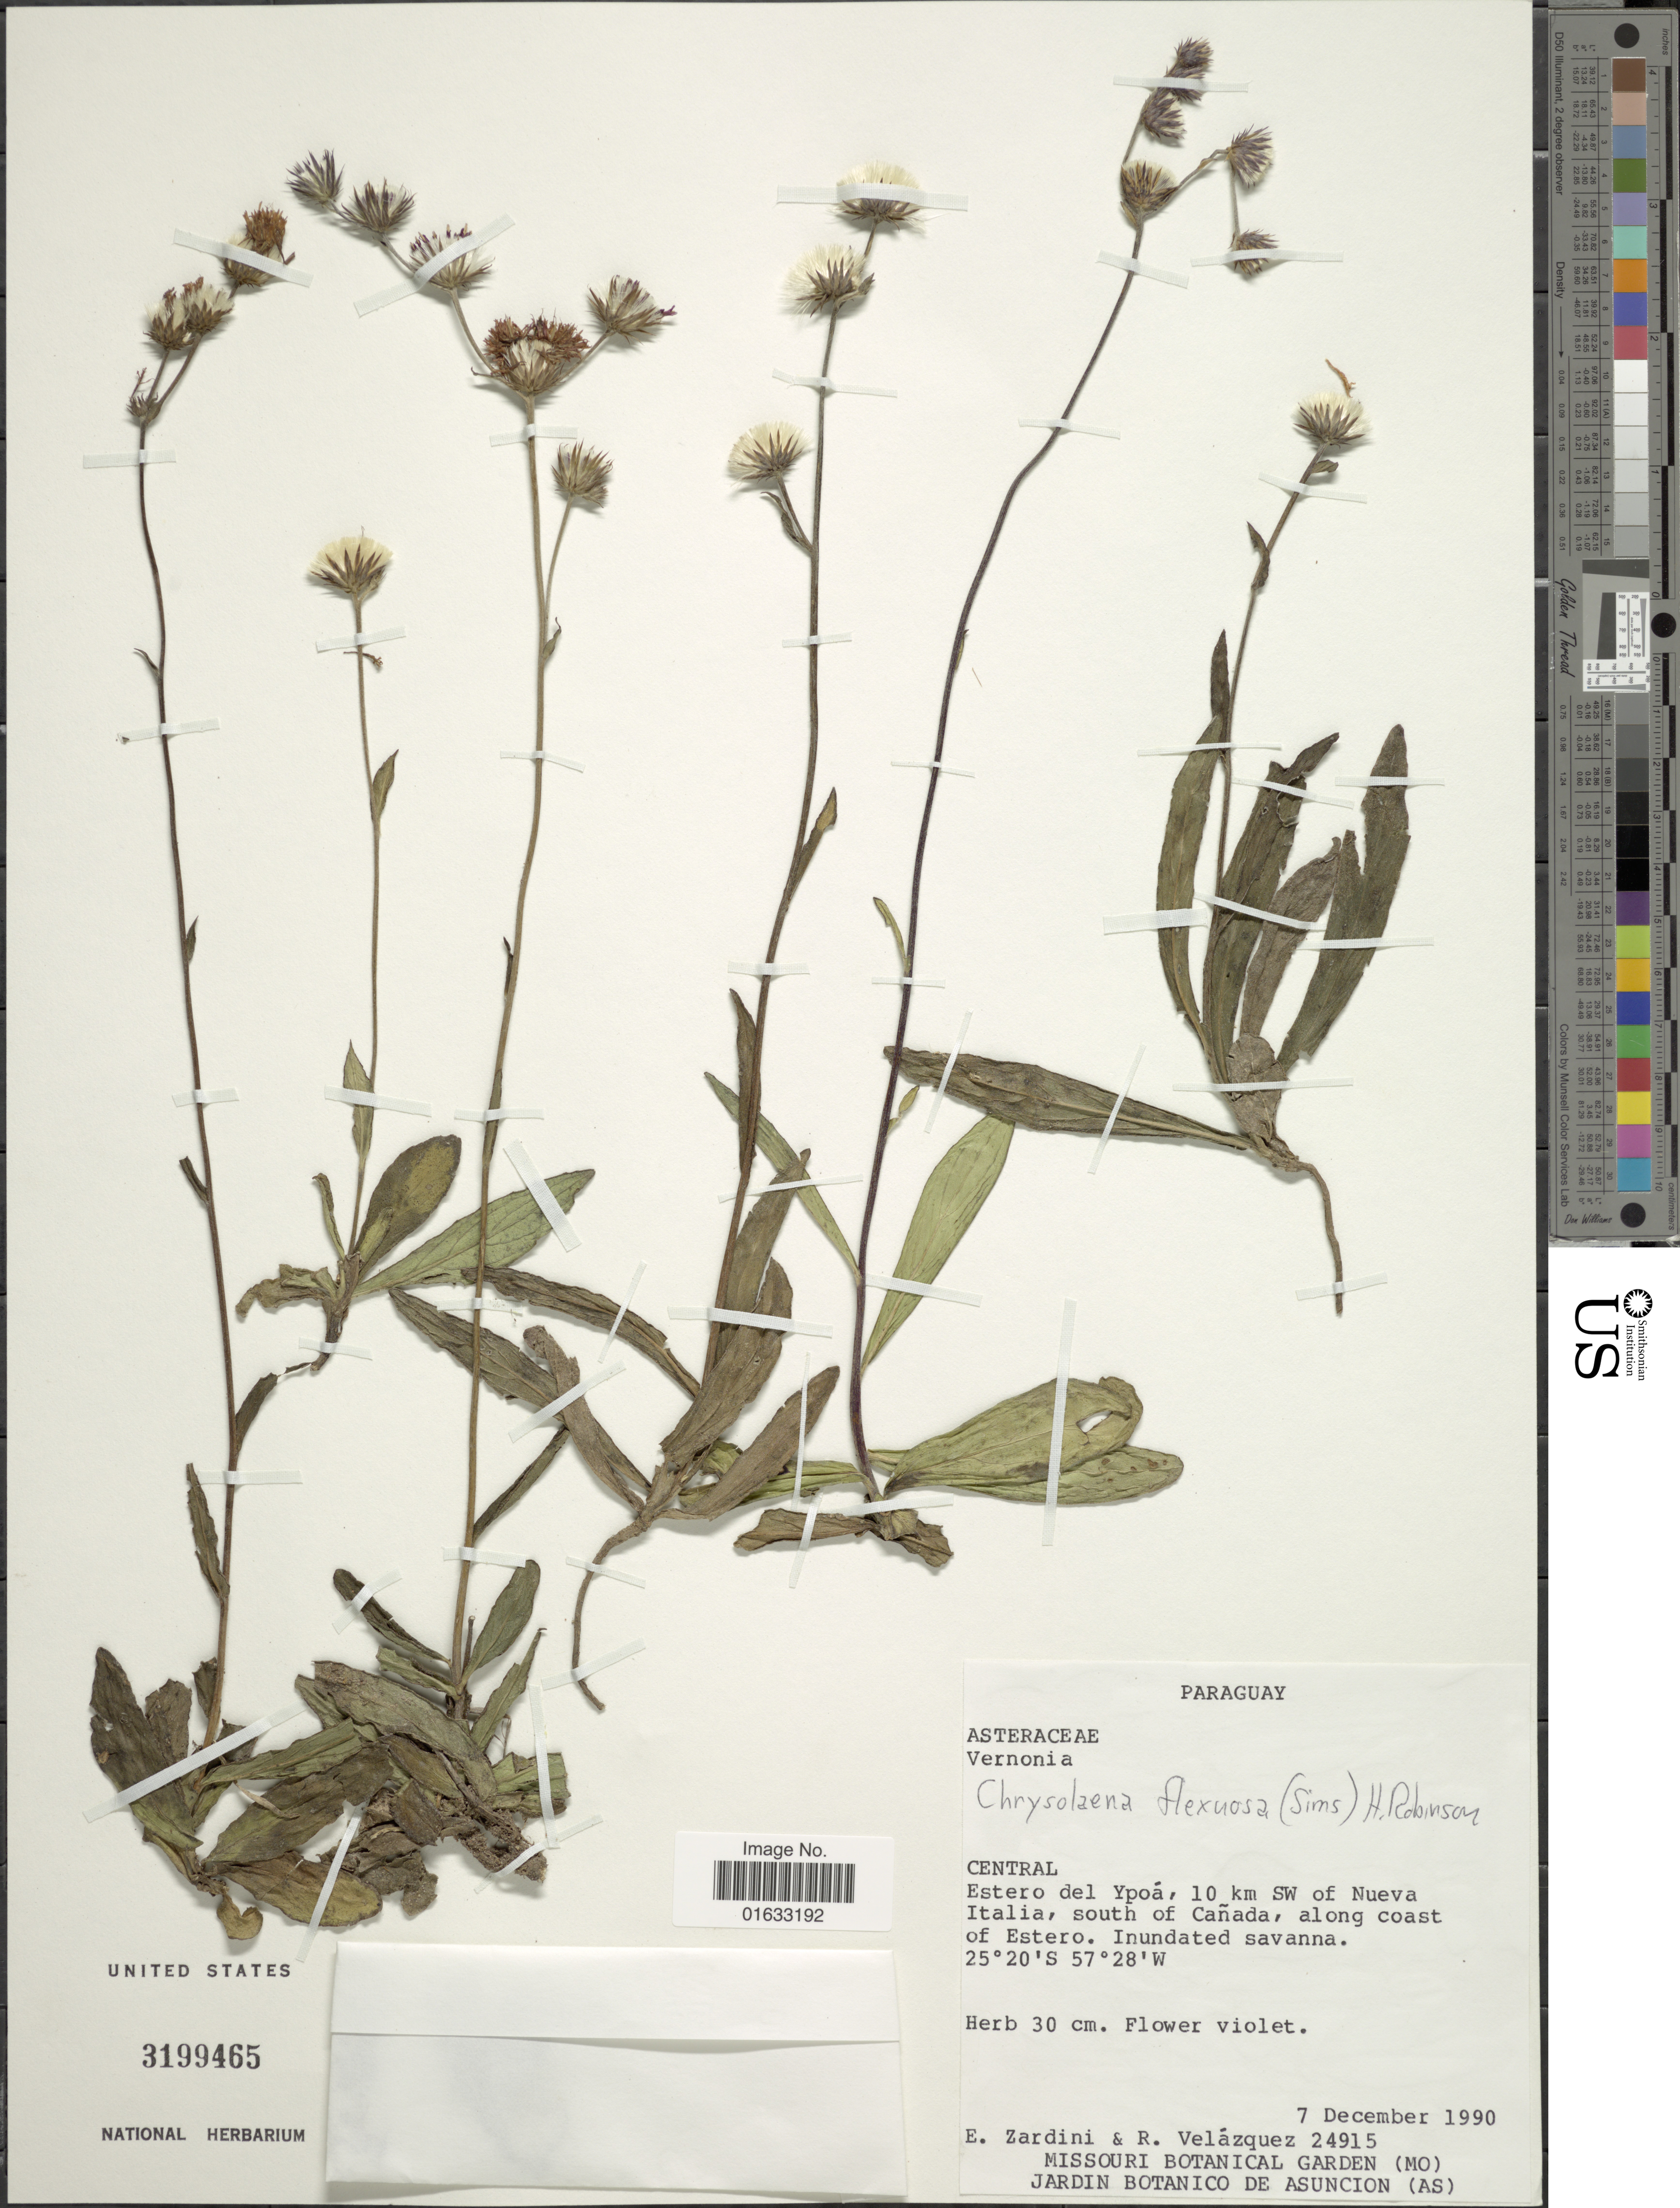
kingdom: Plantae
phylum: Tracheophyta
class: Magnoliopsida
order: Asterales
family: Asteraceae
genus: Chrysolaena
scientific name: Chrysolaena flexuosa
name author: (Sims) H. Rob.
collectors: E. M. Zardini & C. Velázquez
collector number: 24915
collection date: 1990-12-07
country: Paraguay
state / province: Central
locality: Central, Estero del Ypoa, 10 km SW of Nueva Italia, south of Canada, along coast of Estero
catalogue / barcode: US 3199465